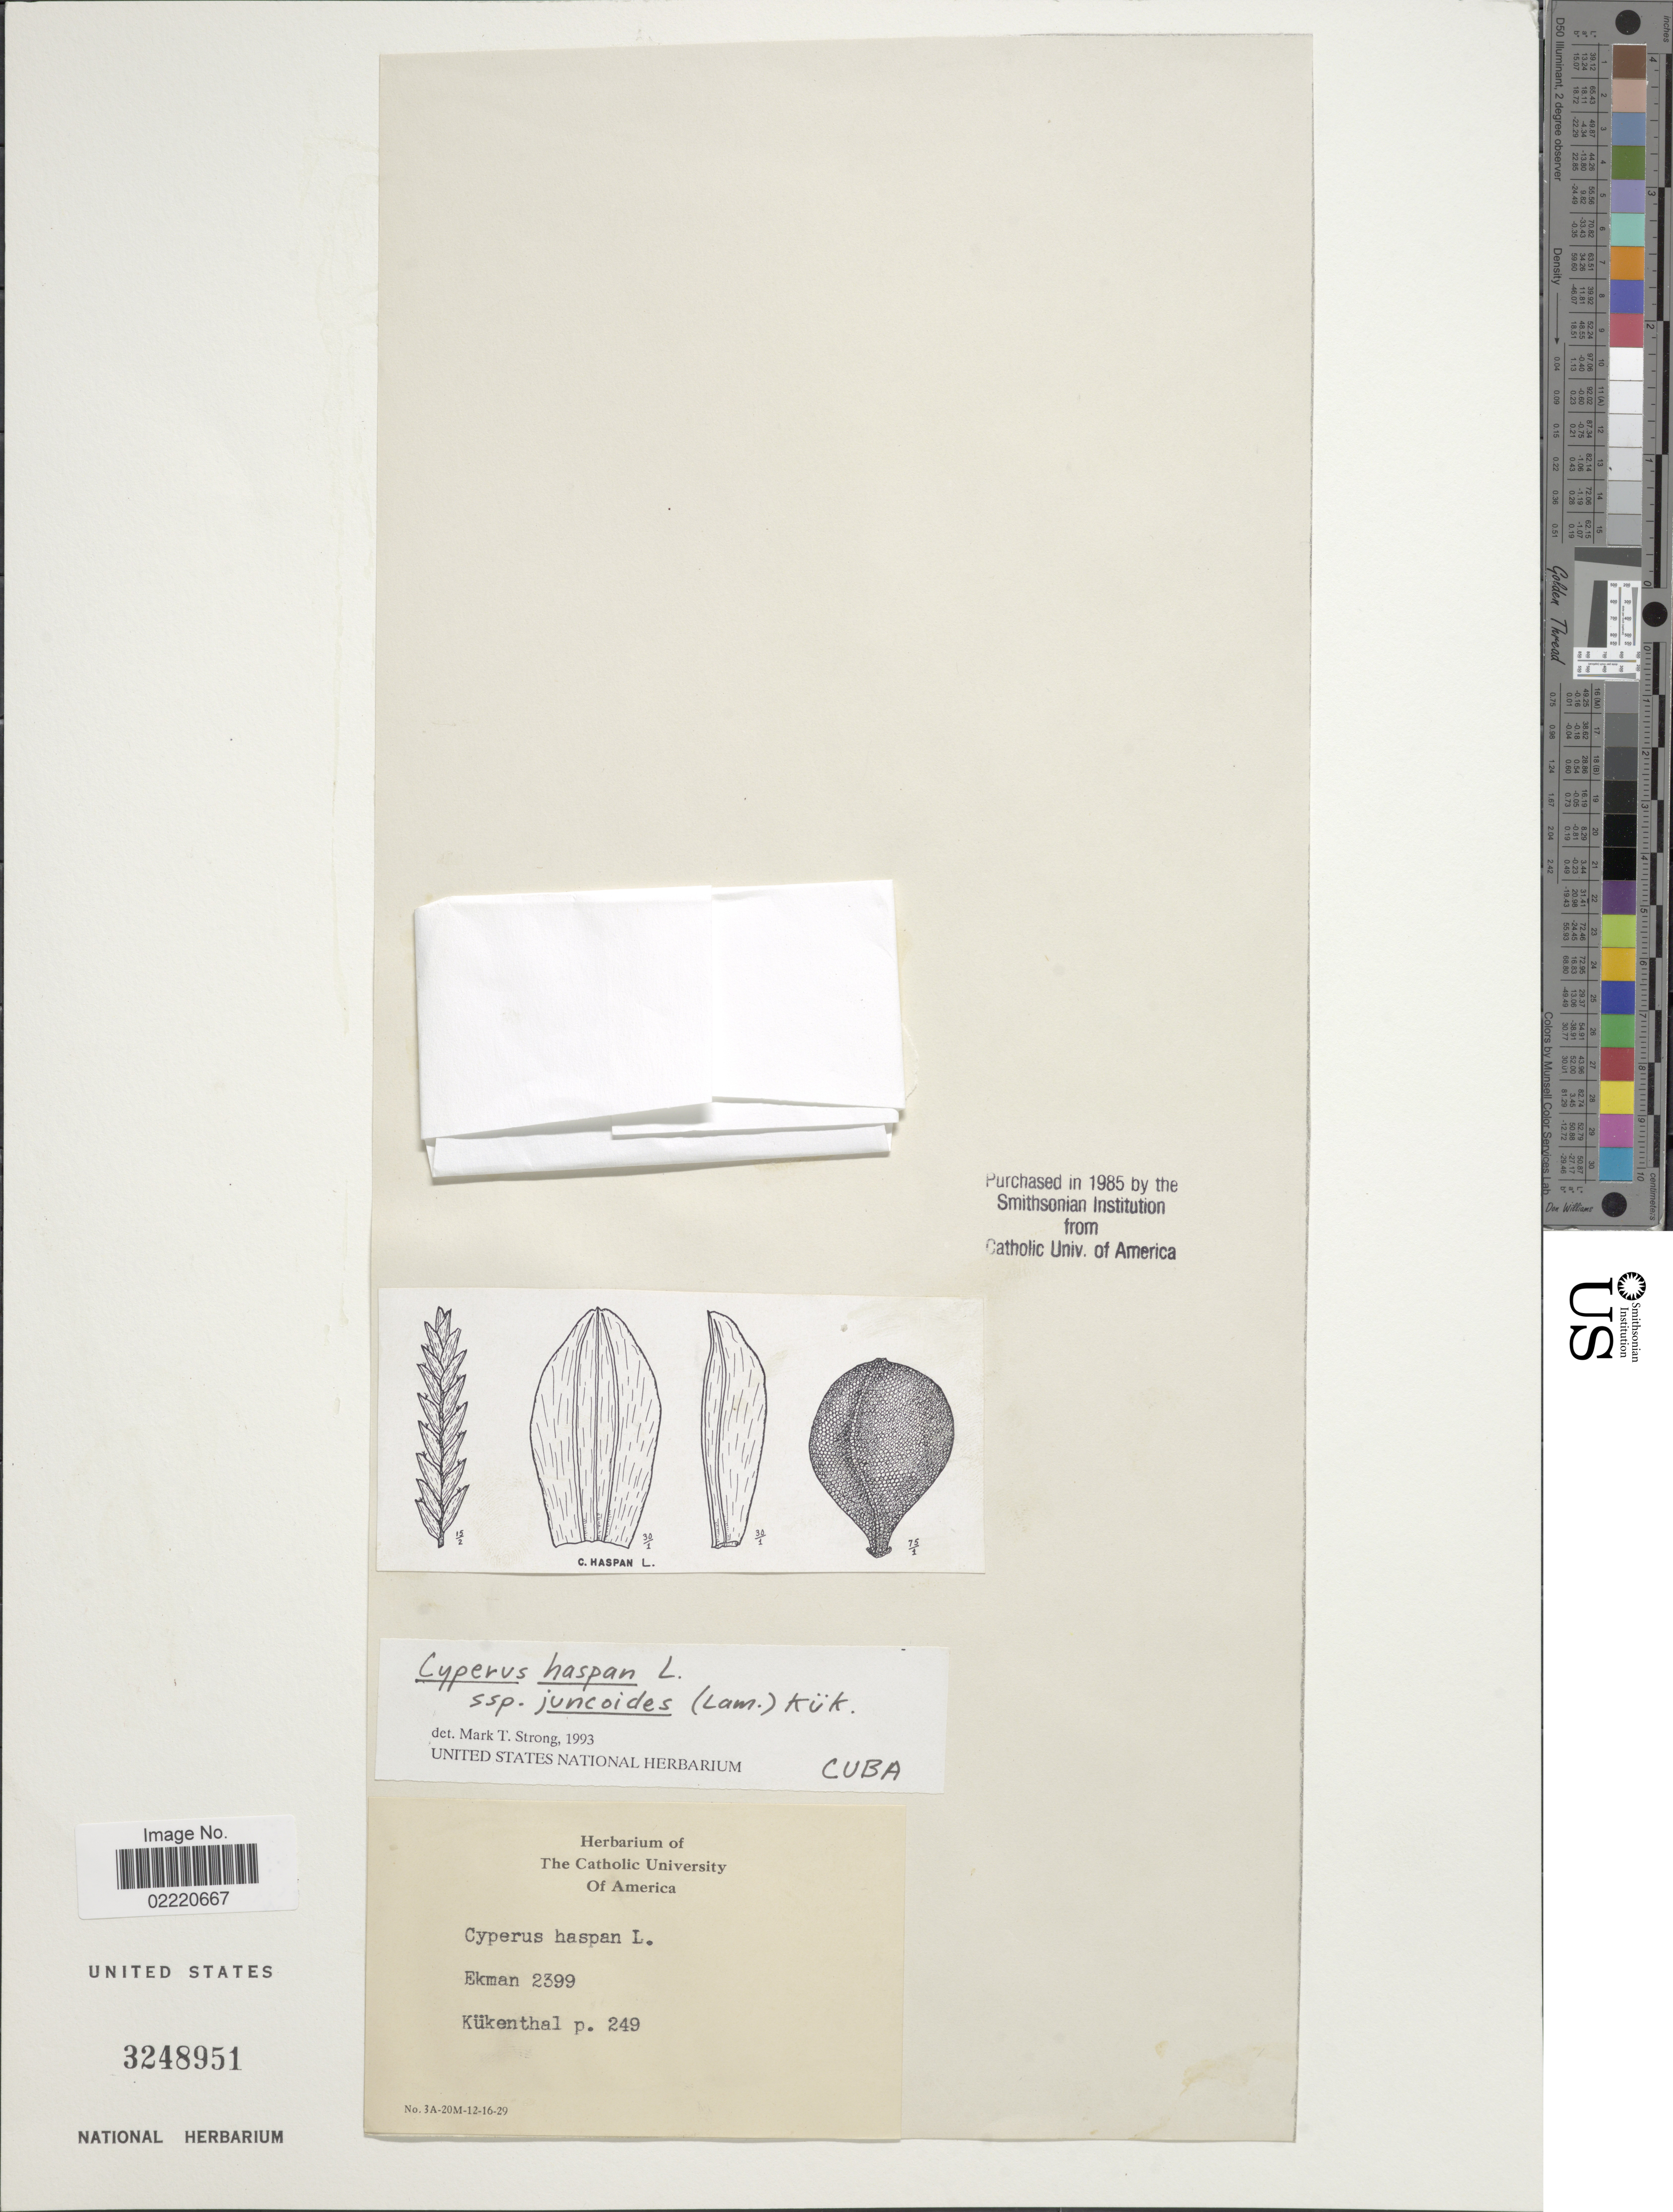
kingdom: Plantae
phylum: Tracheophyta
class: Liliopsida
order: Poales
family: Cyperaceae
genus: Cyperus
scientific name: Cyperus haspan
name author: L.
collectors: E. L. Ekman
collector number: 2399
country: Cuba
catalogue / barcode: US 3248951